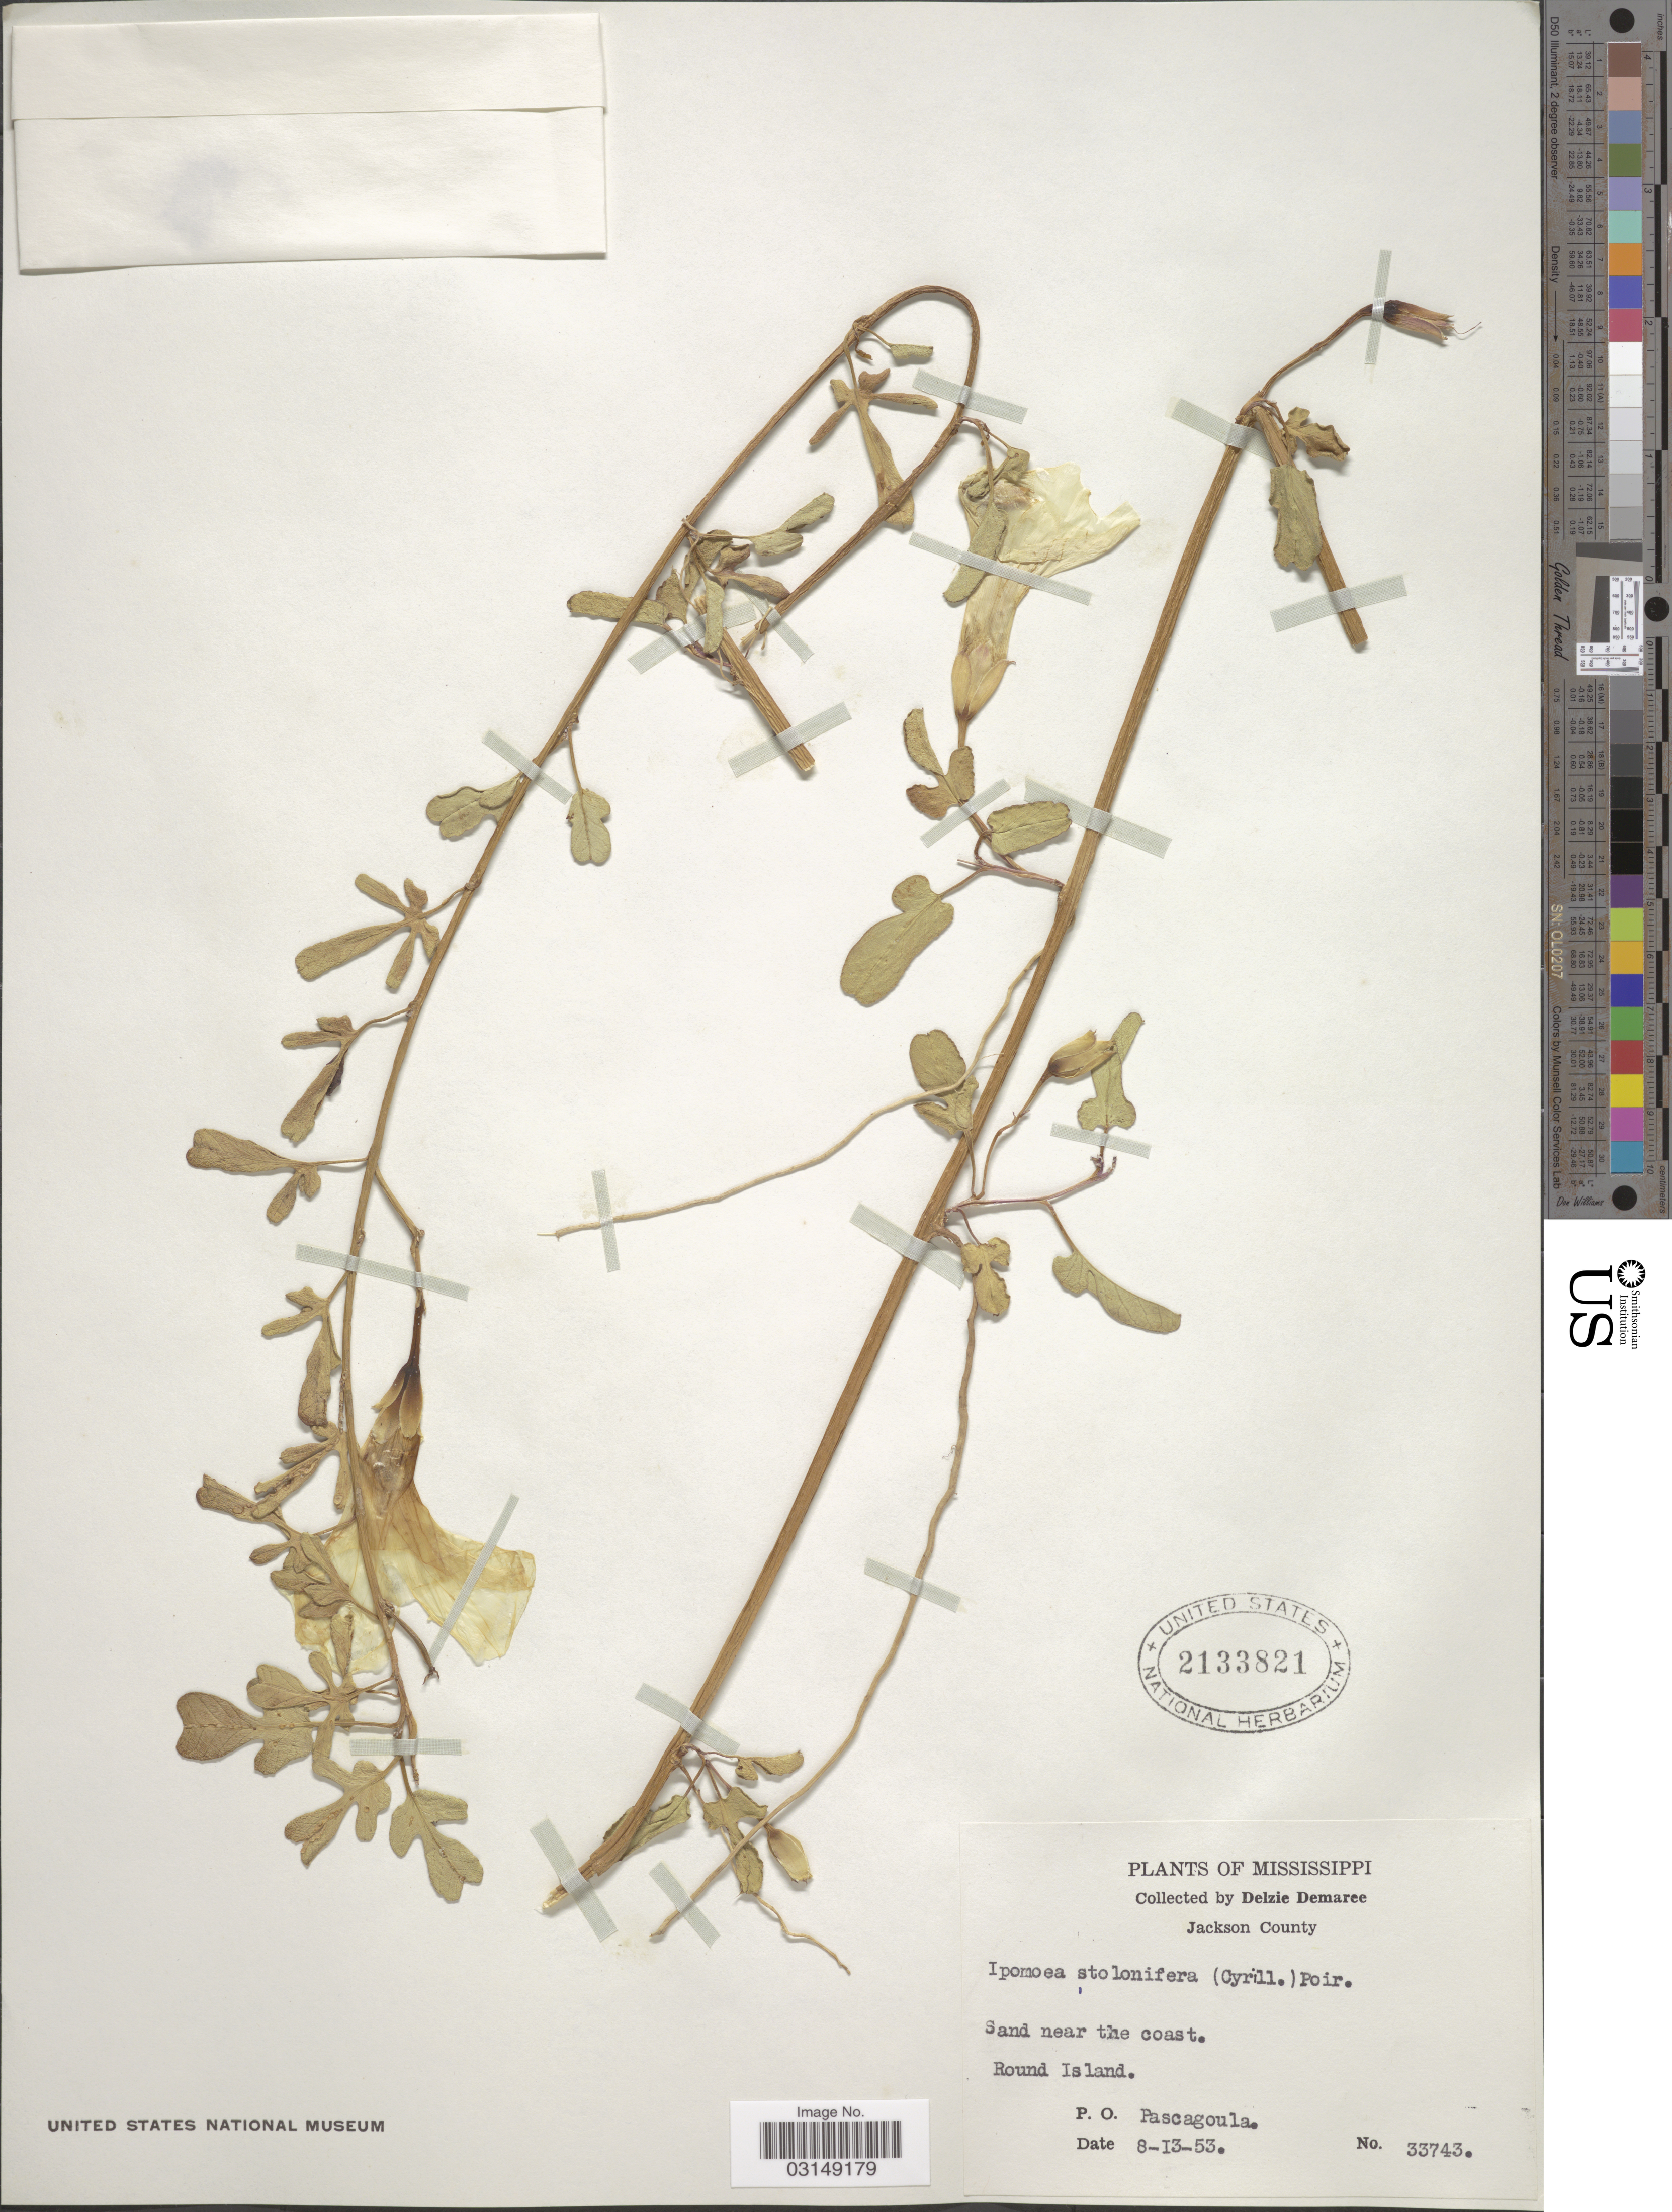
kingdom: Plantae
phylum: Tracheophyta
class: Magnoliopsida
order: Solanales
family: Convolvulaceae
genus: Ipomoea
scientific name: Ipomoea stolonifera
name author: (Cirillo) J.F. Gmel.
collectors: D. Demaree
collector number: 33743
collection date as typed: Transcribed d/m/y: 13/8/53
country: United States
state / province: Mississippi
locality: Jackson County. Sand near the coast. Round Island. P. O. Pascagoula.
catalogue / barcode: US 2133821